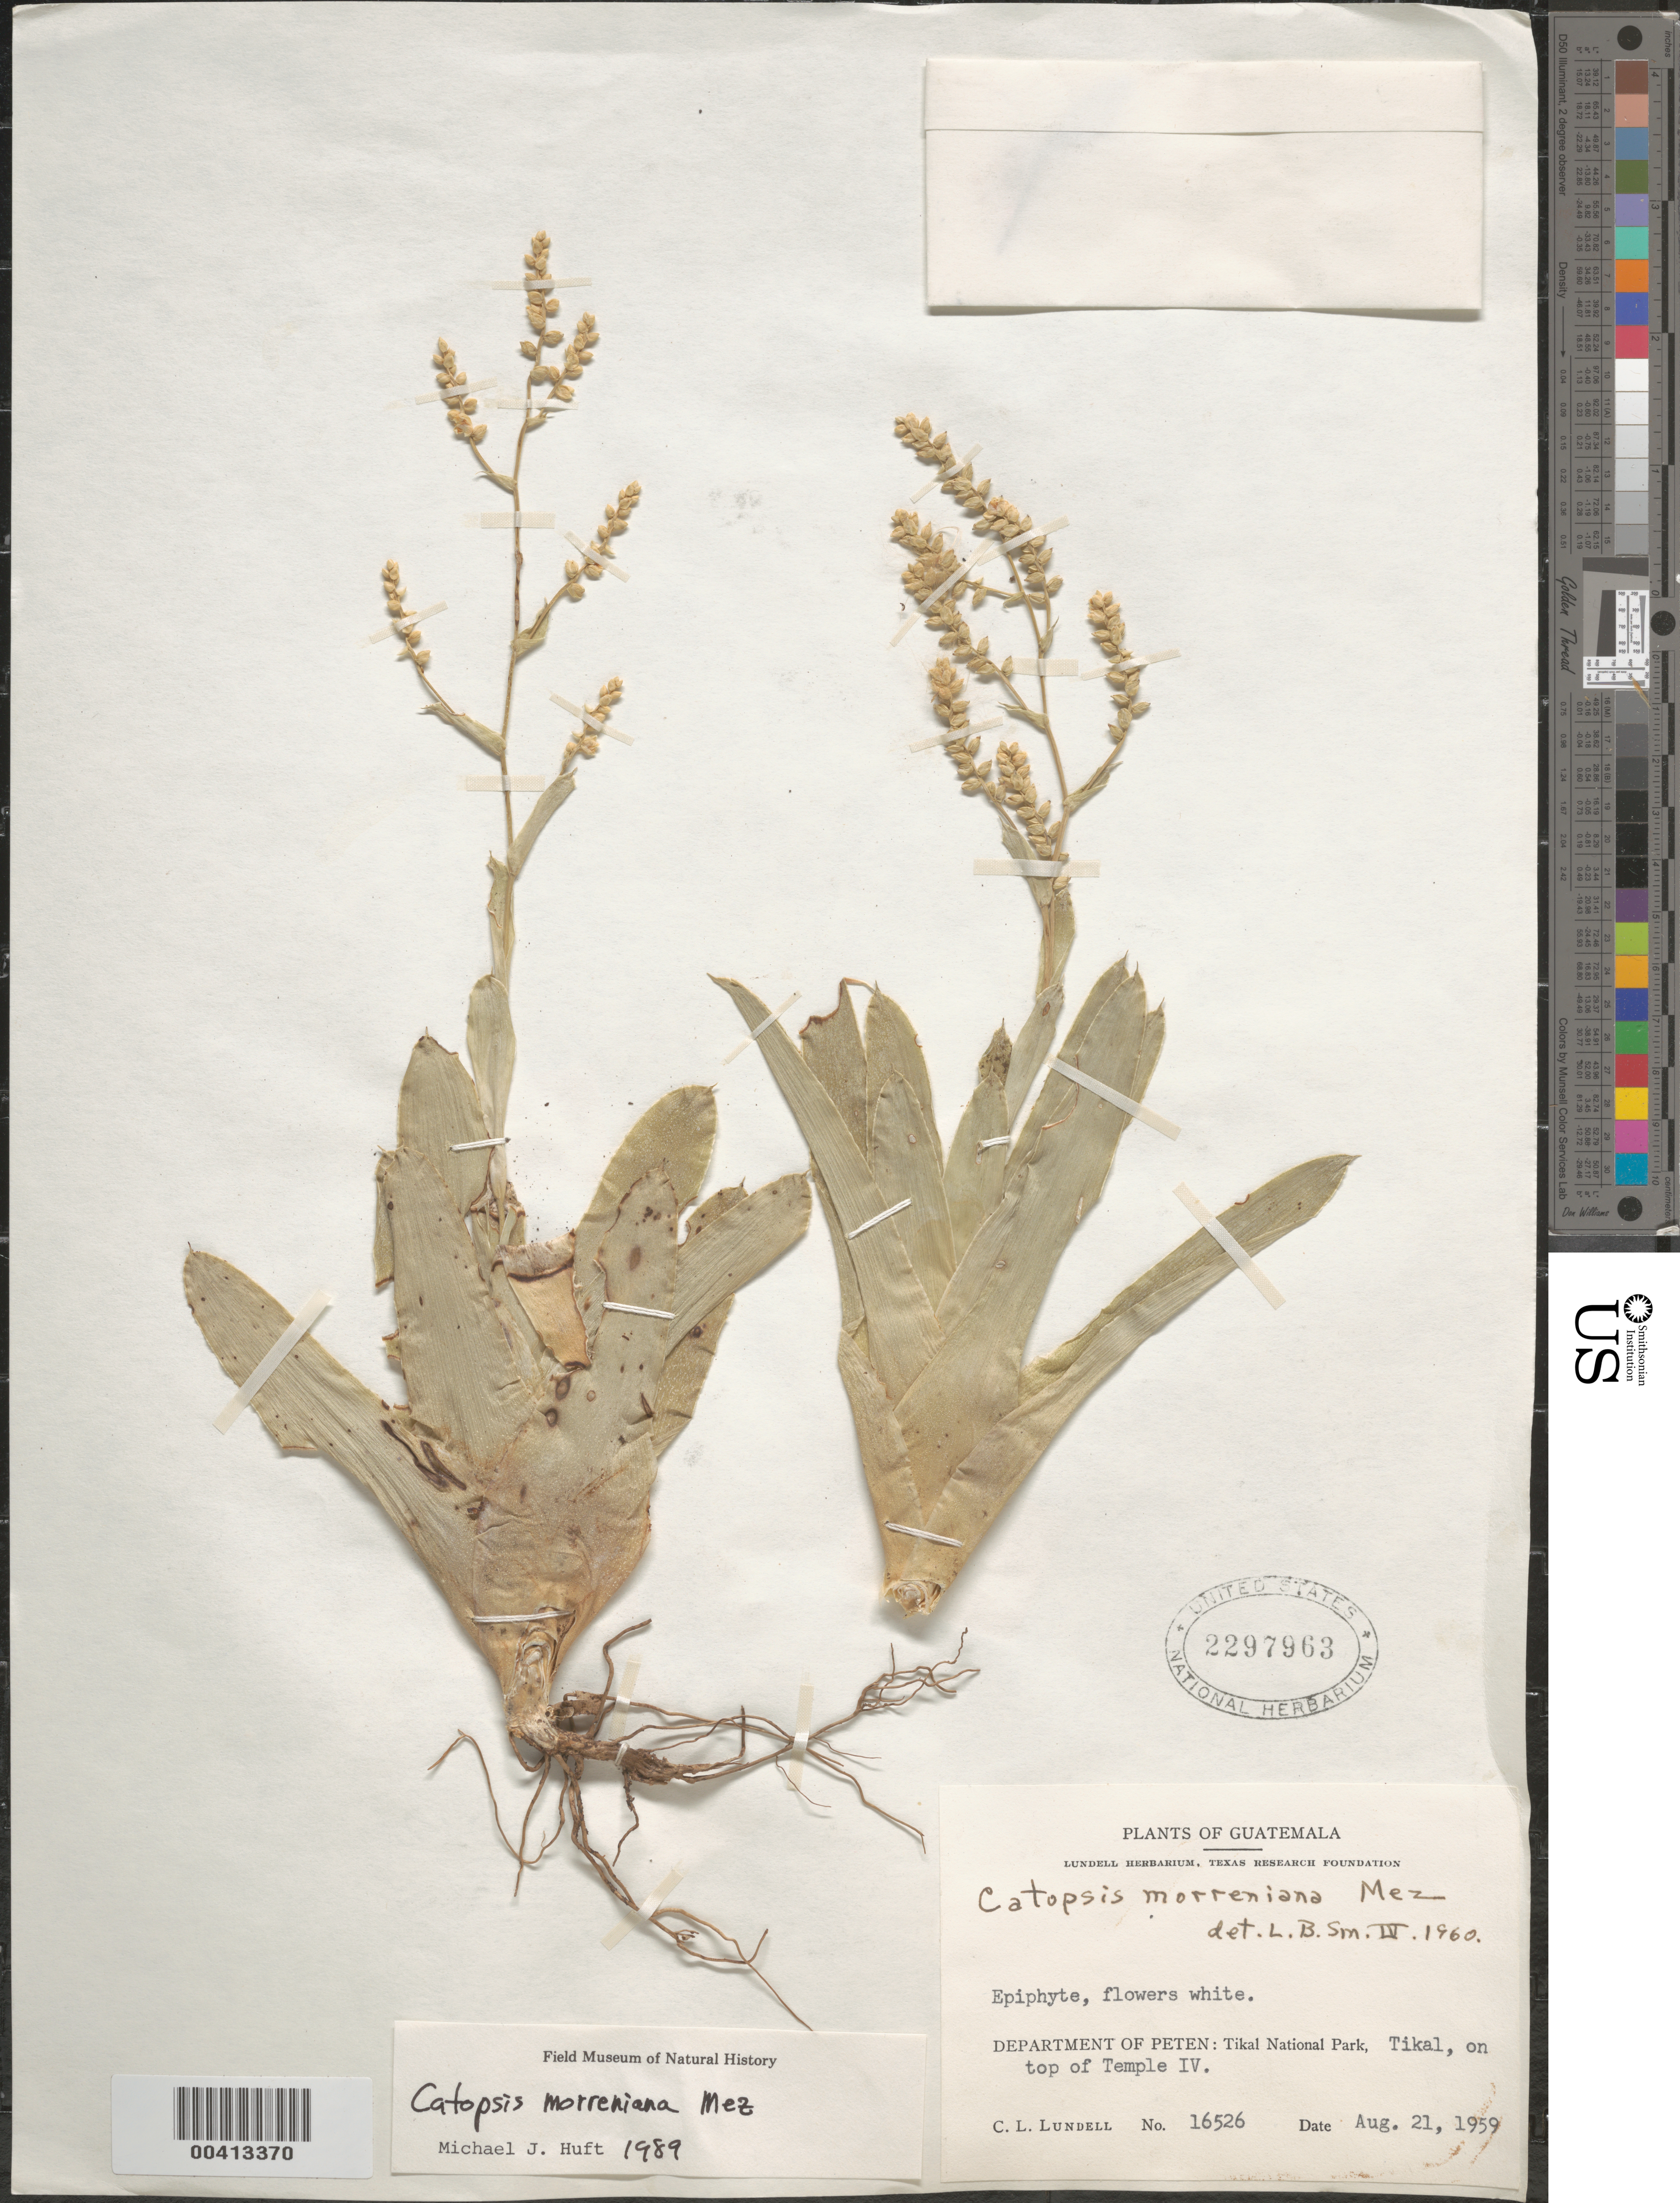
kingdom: Plantae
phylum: Tracheophyta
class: Liliopsida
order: Poales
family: Bromeliaceae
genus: Catopsis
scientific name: Catopsis morreniana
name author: Mez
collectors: C. L. Lundell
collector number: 16526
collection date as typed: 21 Aug 1959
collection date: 1959-08-21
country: Guatemala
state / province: El Petén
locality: Tikal National Park, Tikal, on top of temple IV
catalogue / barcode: US 2297963